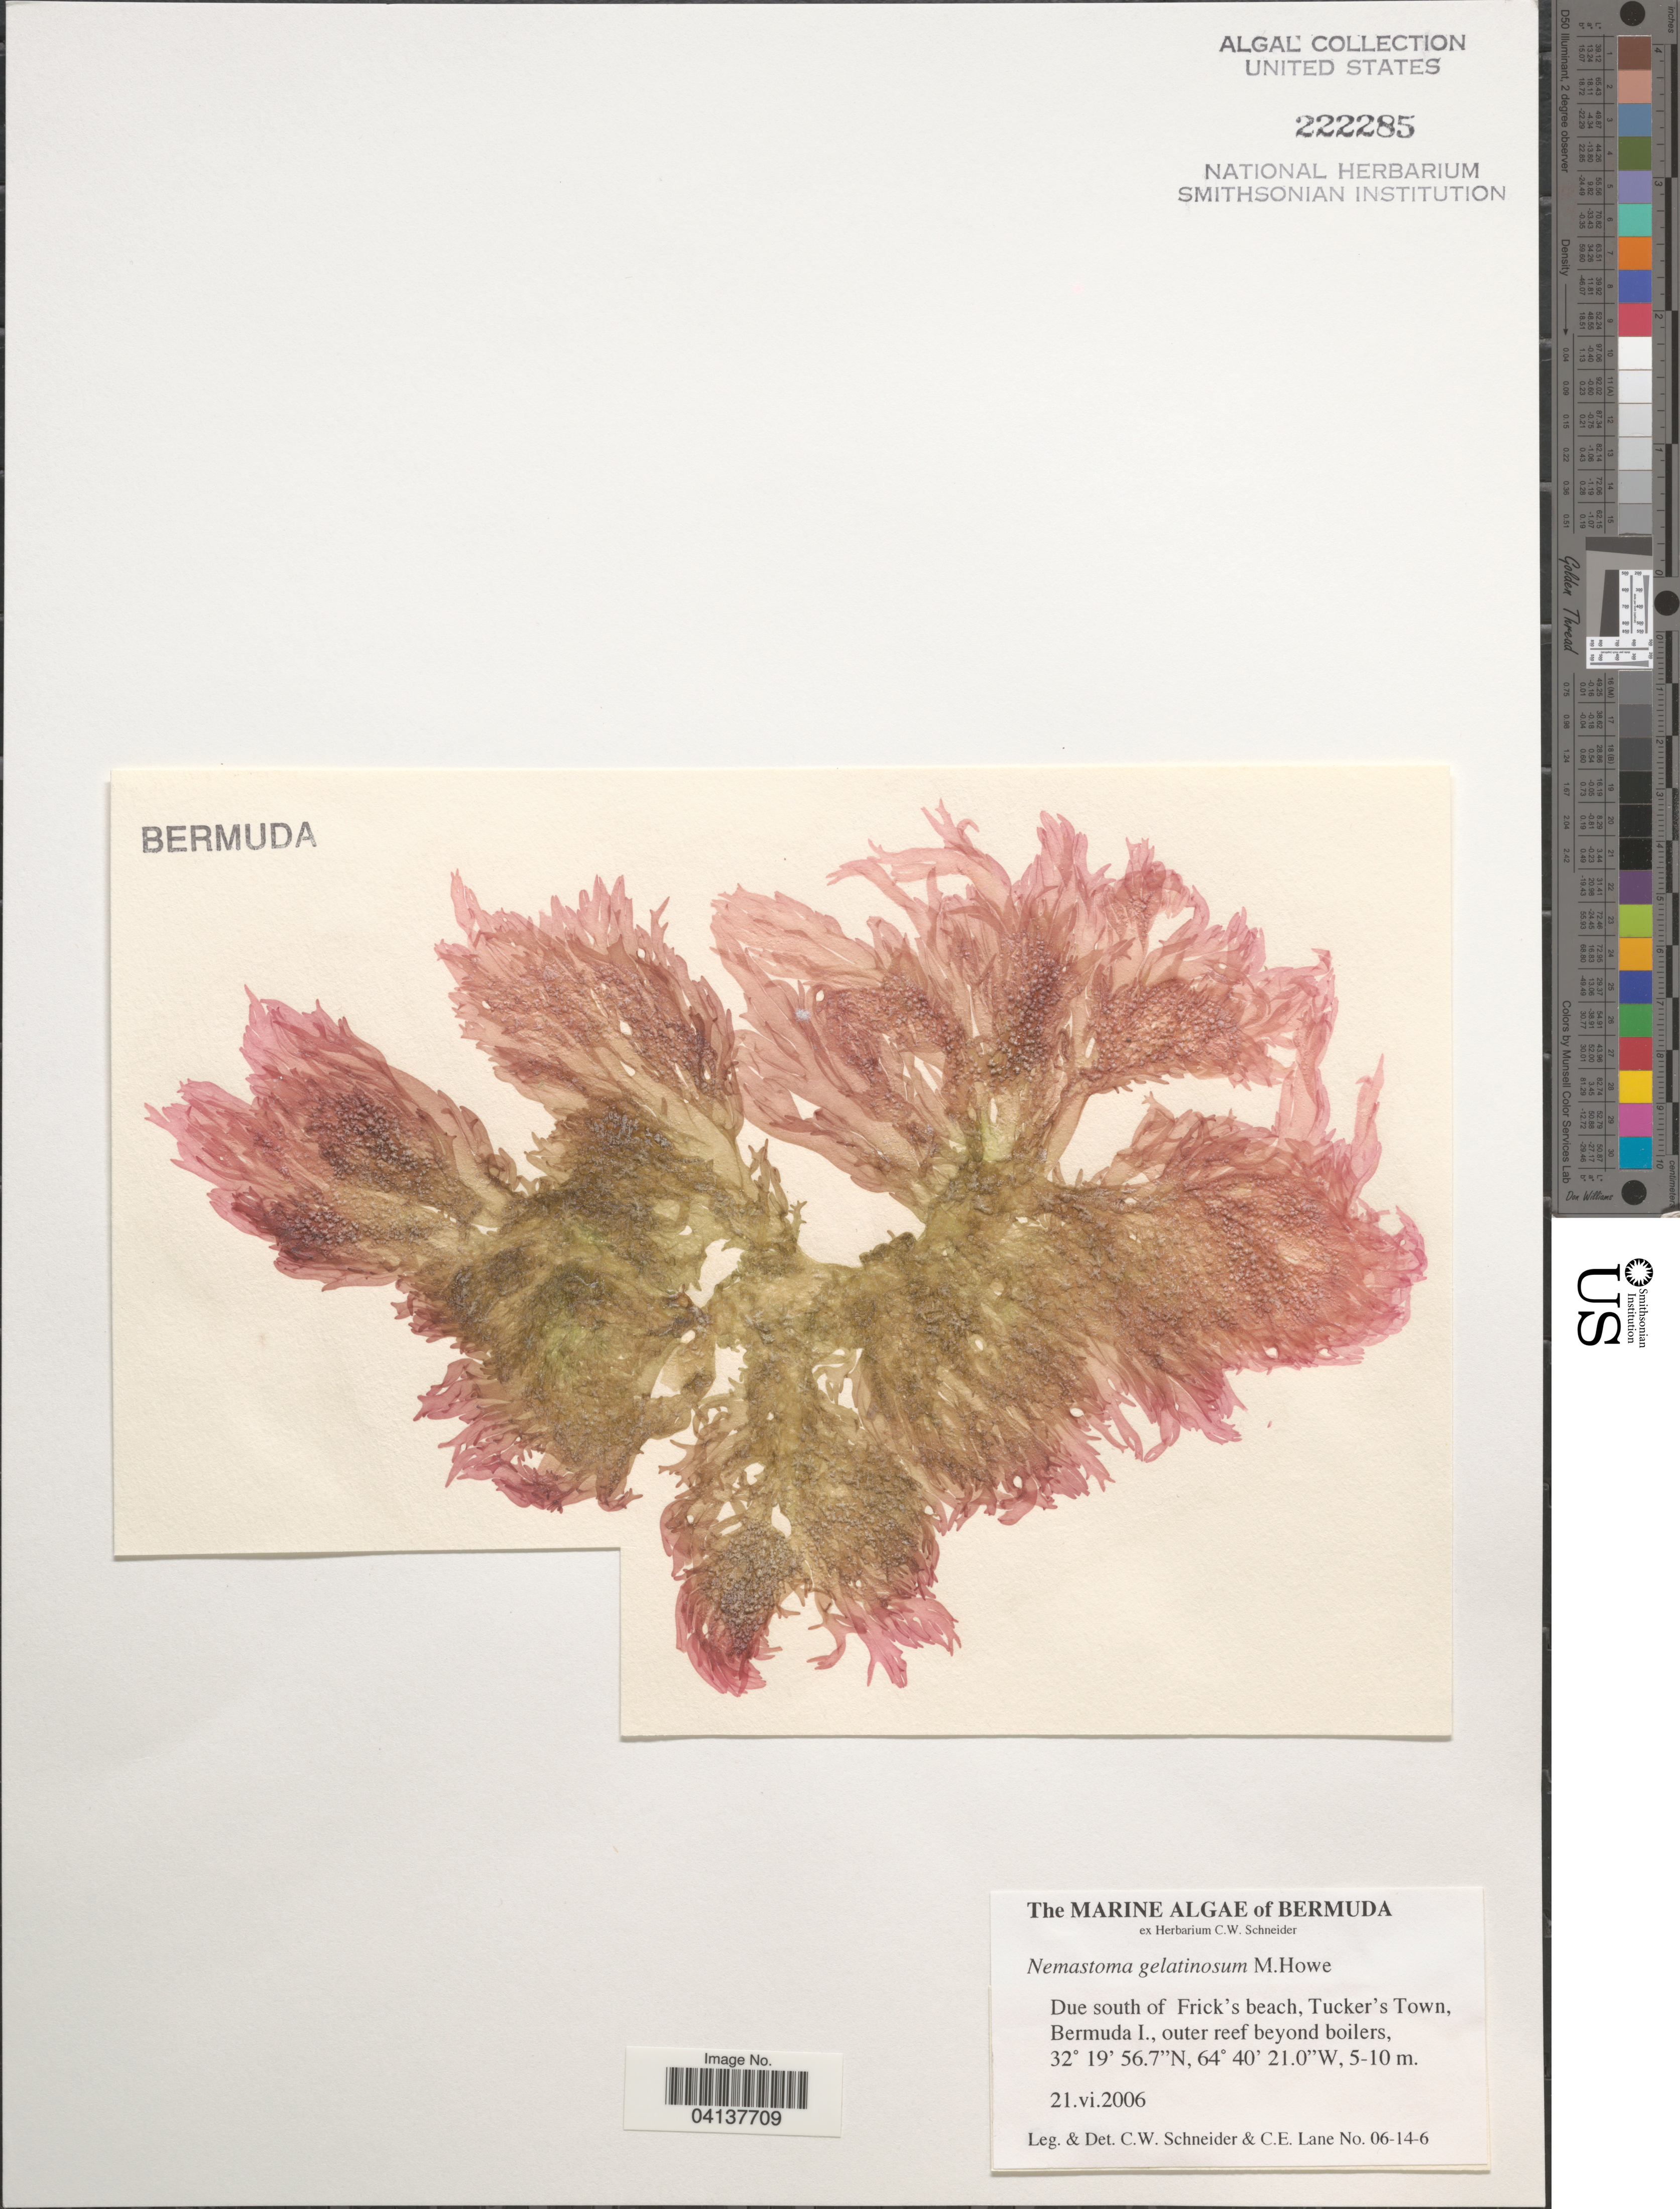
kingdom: Plantae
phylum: Rhodophyta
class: Florideophyceae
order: Nemastomatales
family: Nemastomataceae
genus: Platoma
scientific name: Platoma gelatinosum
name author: (Howe) Schneider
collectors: C. W.Schneider & C. E. Lane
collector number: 06-14-6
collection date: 2006-06-21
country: Bermuda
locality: Due south of Frick's beach, Tucker's Town, Bermuda I.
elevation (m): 5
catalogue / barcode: US 222285